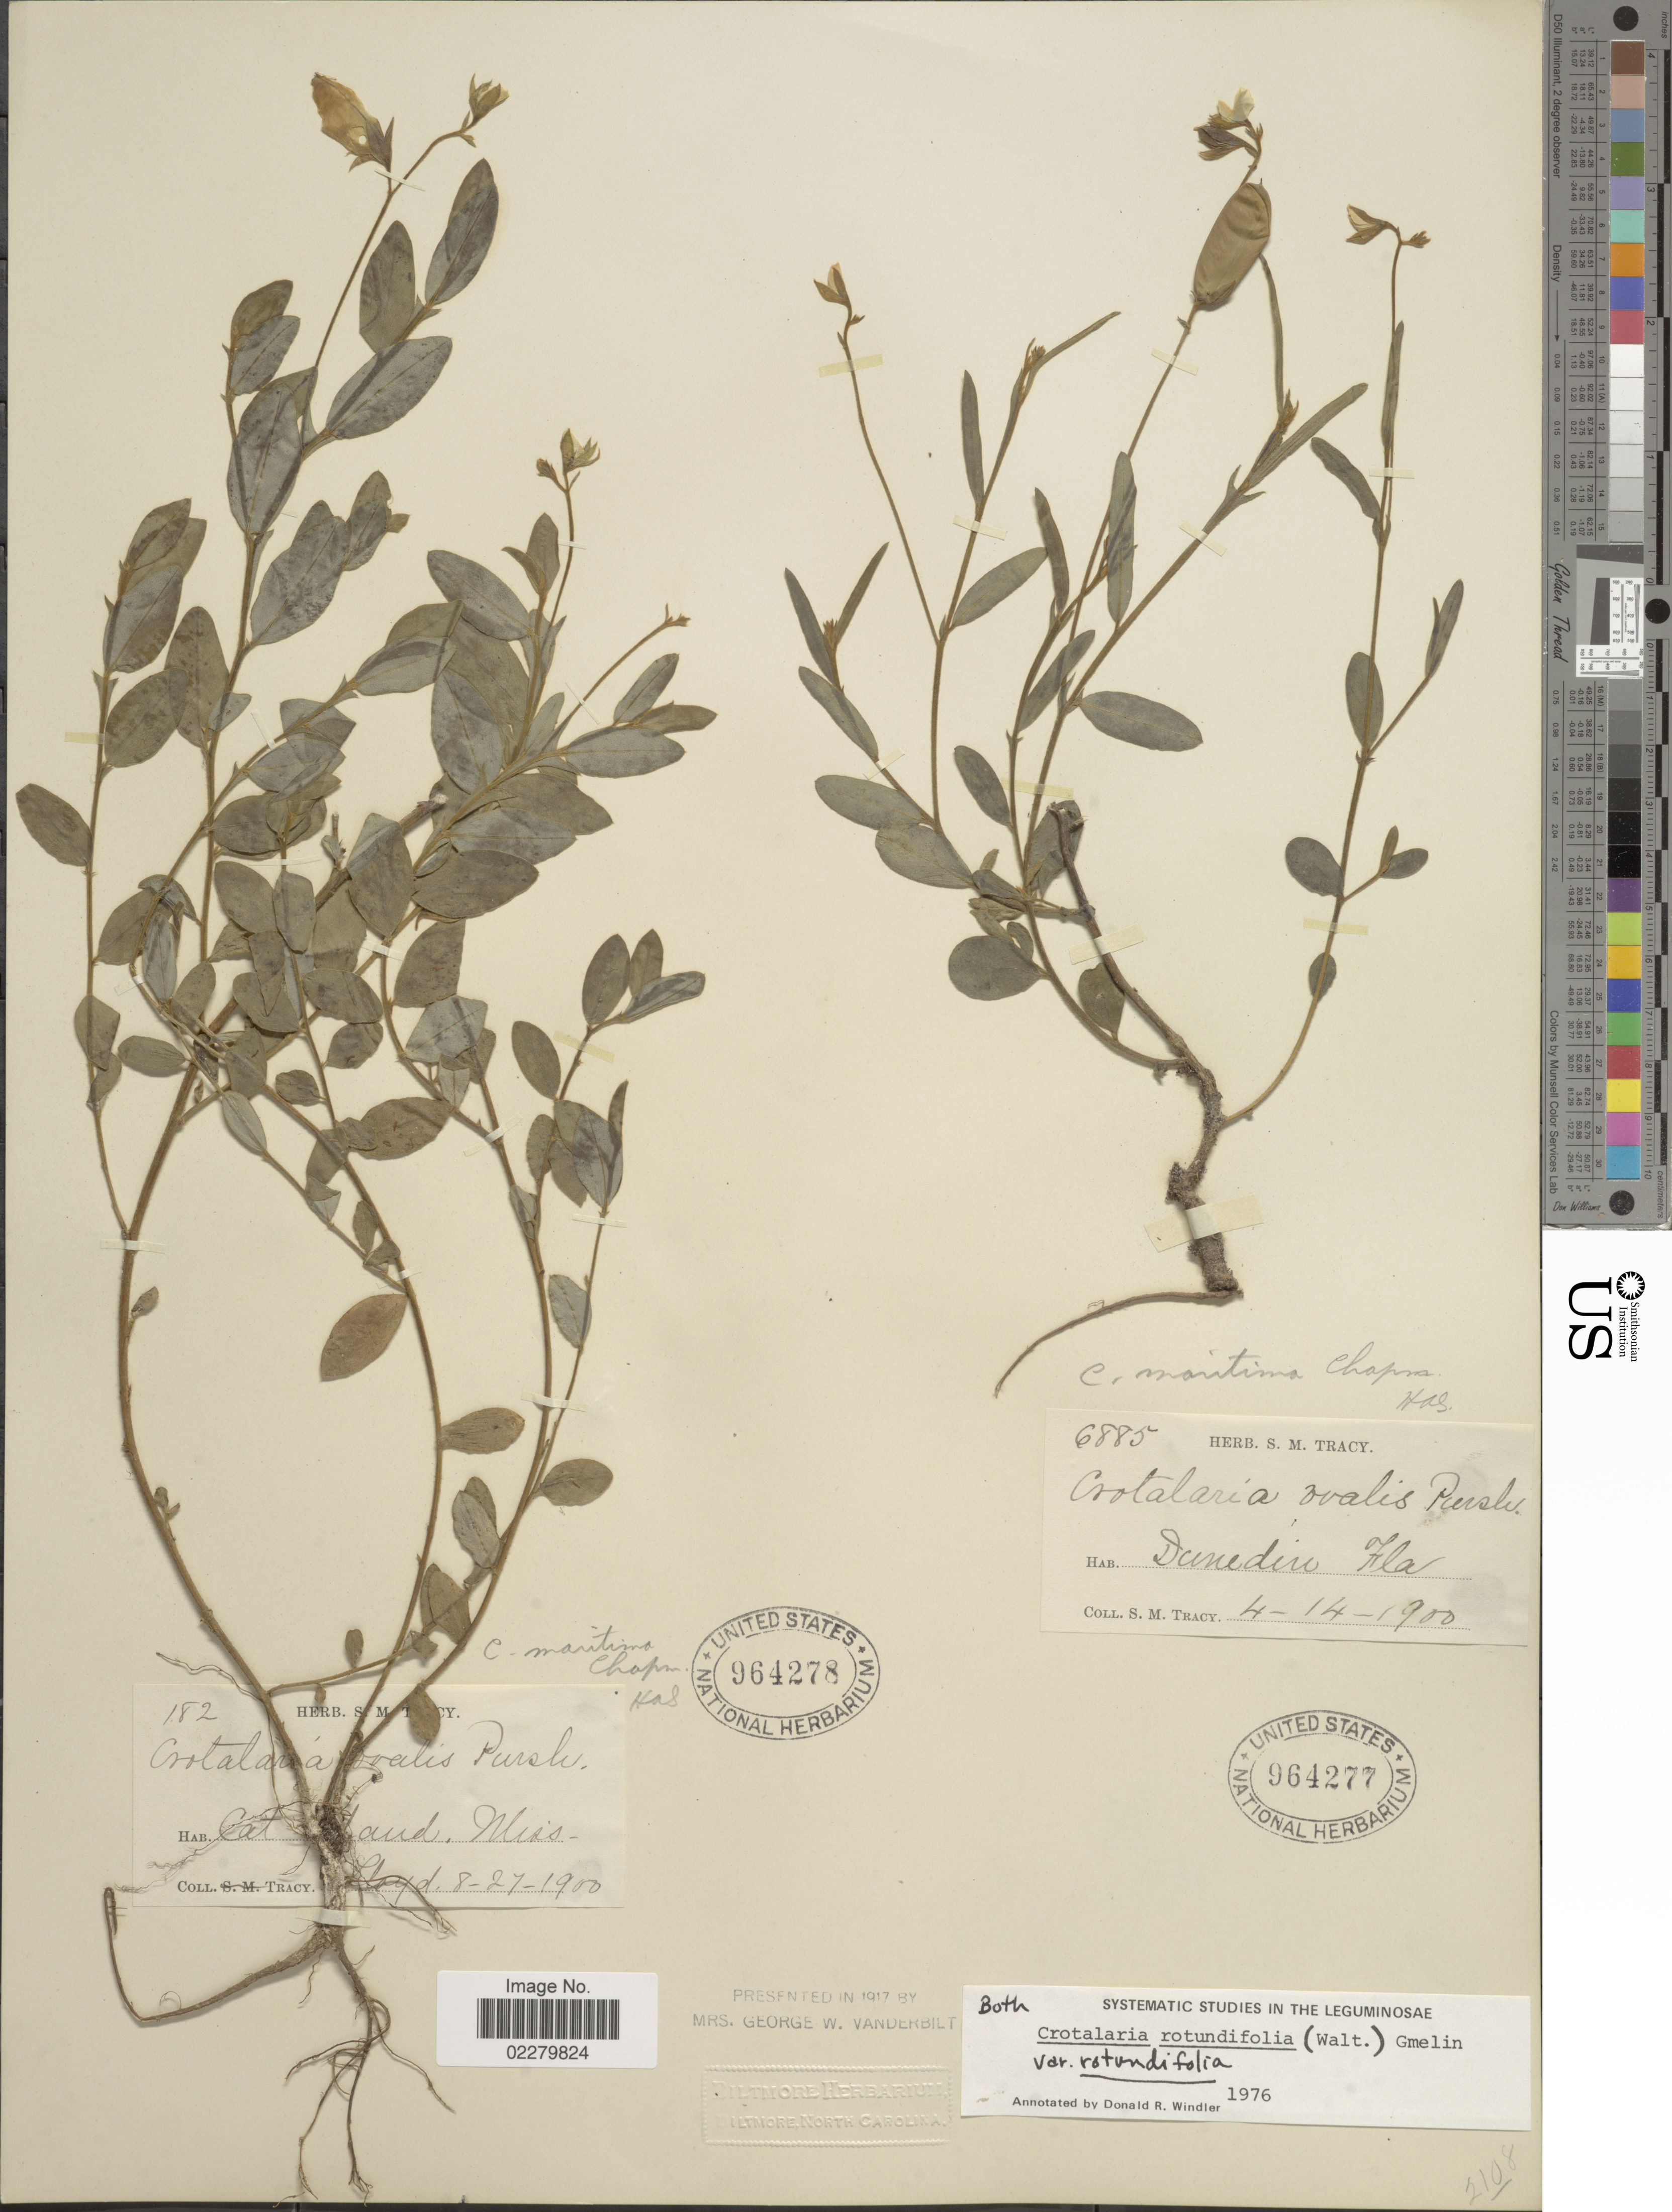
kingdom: Plantae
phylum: Tracheophyta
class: Magnoliopsida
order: Fabales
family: Fabaceae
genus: Crotalaria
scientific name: Crotalaria rotundifolia var. rotundifolia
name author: (Walter) J.F. Gmel.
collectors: S. M. Tracy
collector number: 6885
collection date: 1900-04-14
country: United States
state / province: Florida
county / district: Pinellas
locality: Dunedin, Fla.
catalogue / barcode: US 964277